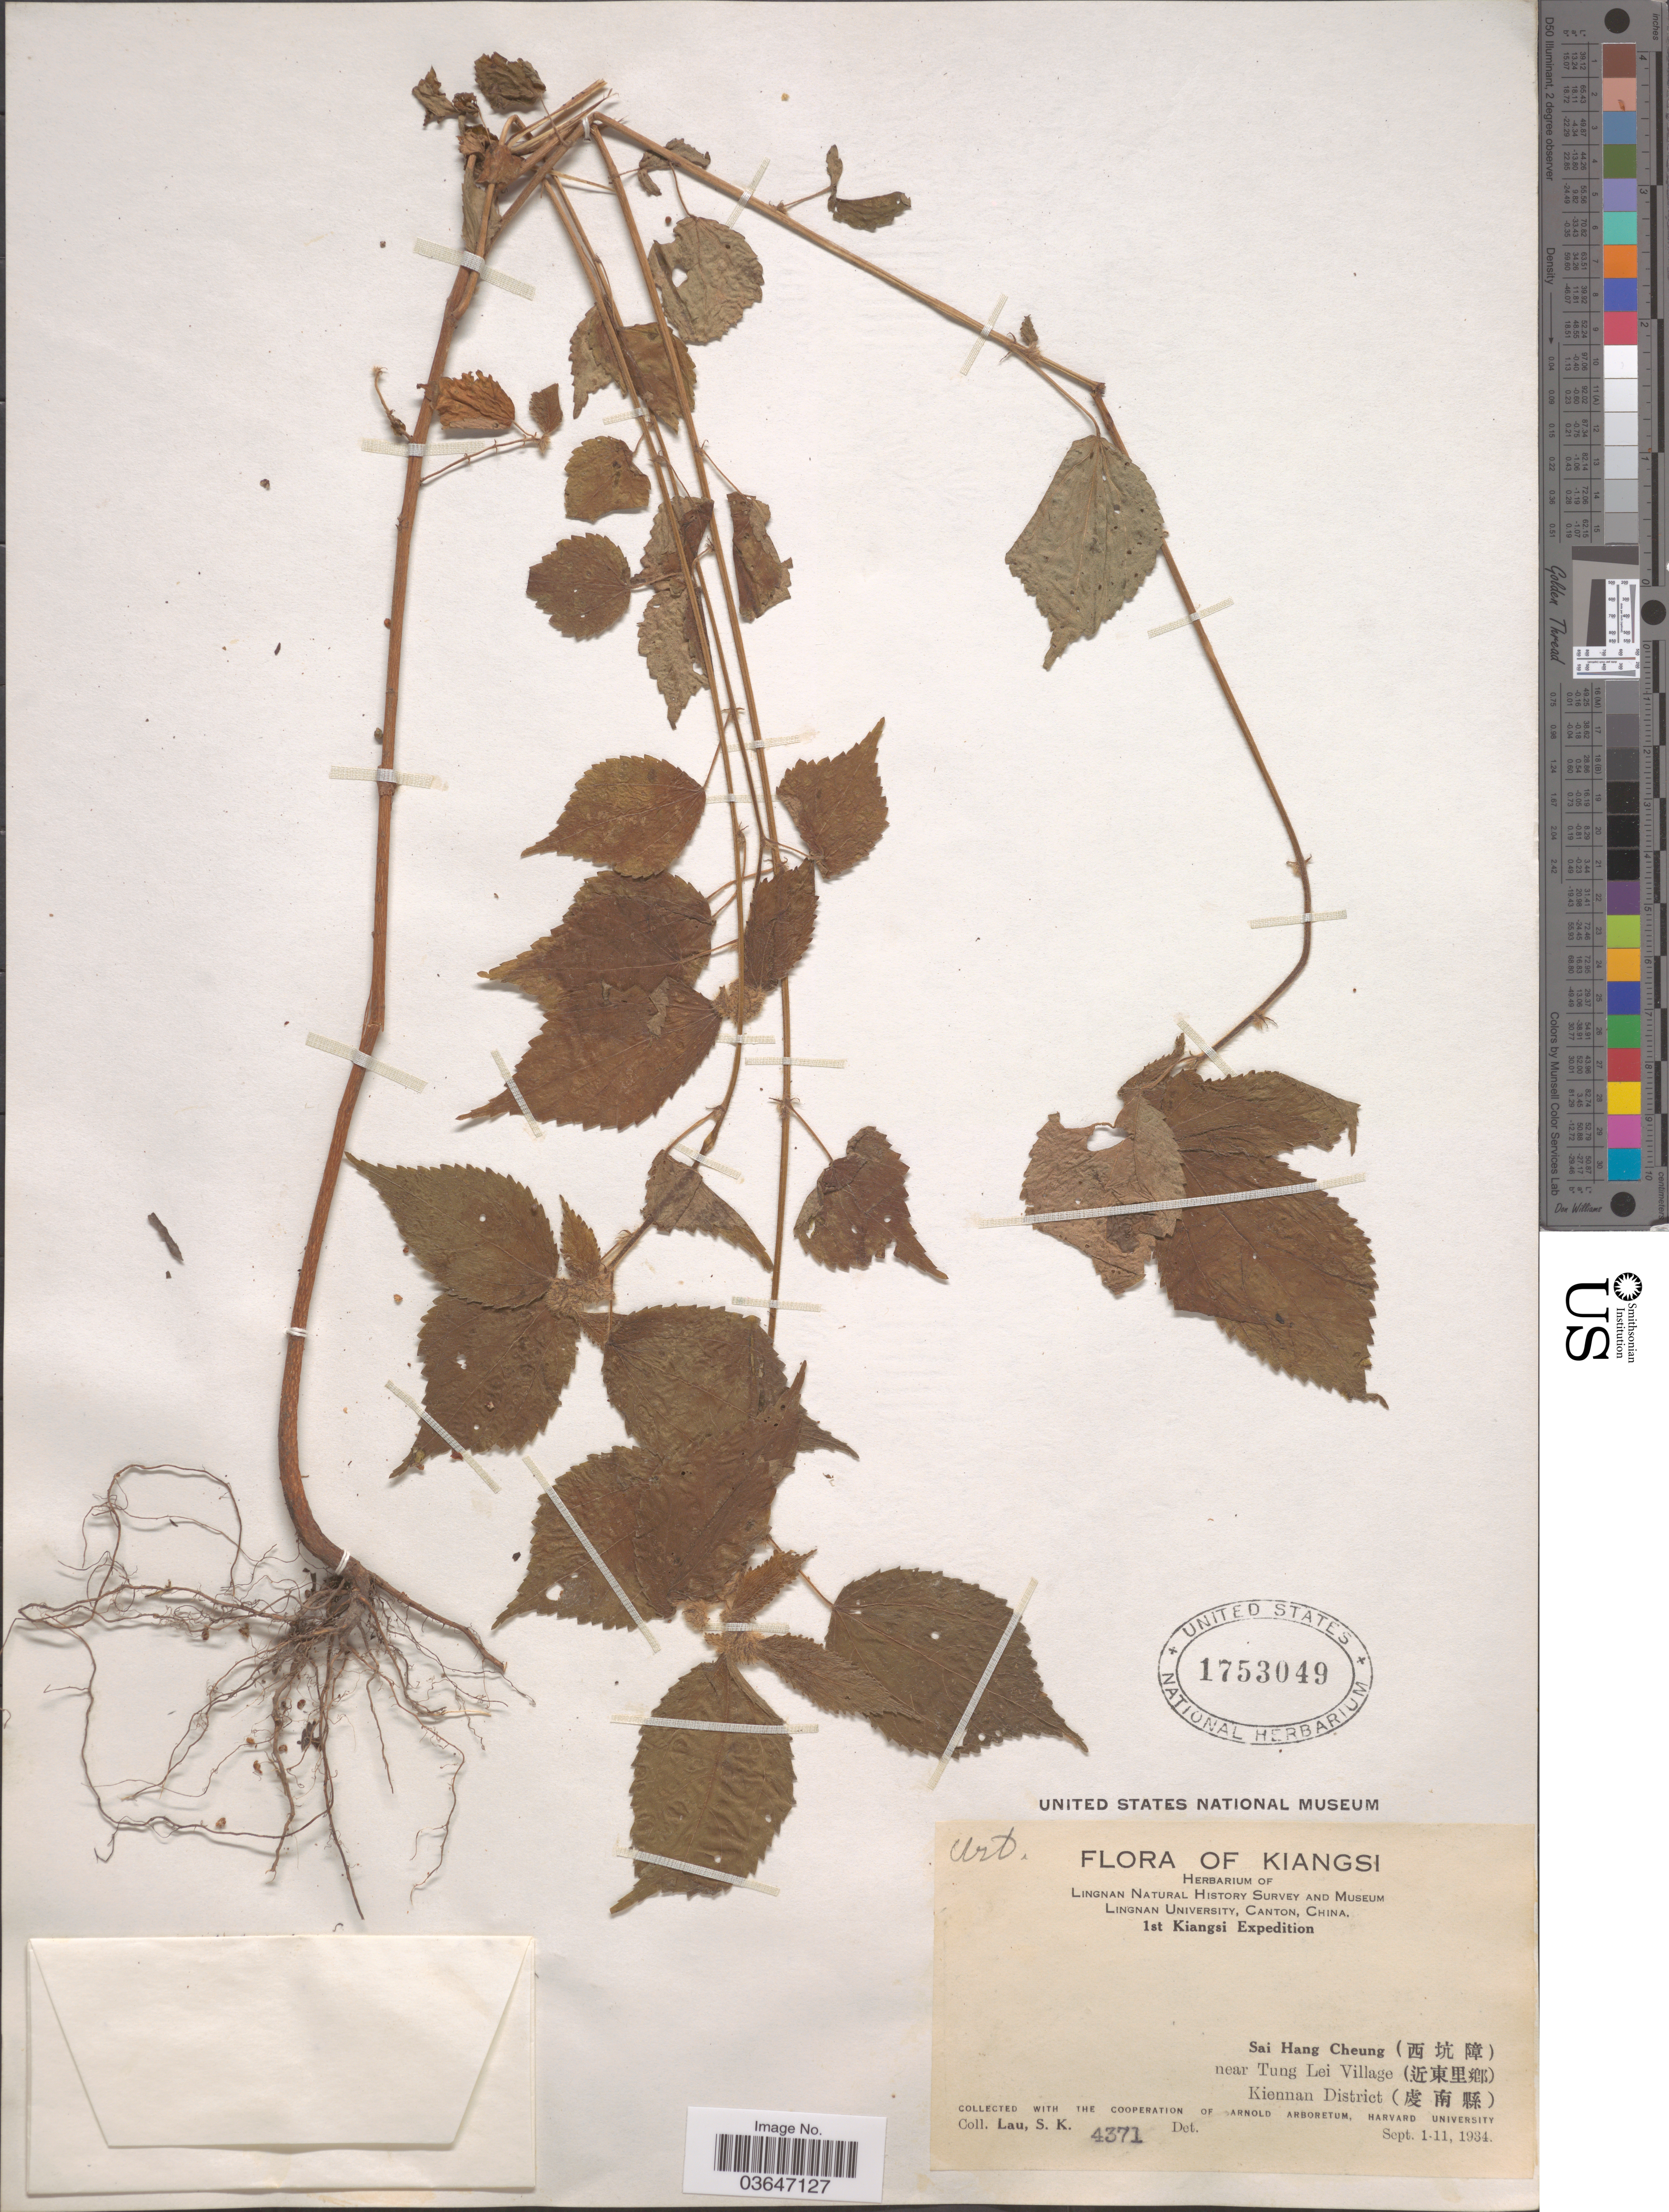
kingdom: Plantae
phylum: Tracheophyta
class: Magnoliopsida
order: Proteales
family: Proteaceae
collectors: S. K. Lau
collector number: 4371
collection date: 1934-09-01/1934-09-11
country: China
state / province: Jiangxi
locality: Kiangsi. Sai Hang Cheung (X) near Tung Lei Village (X). Kiennan District (X).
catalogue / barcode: US 1753049